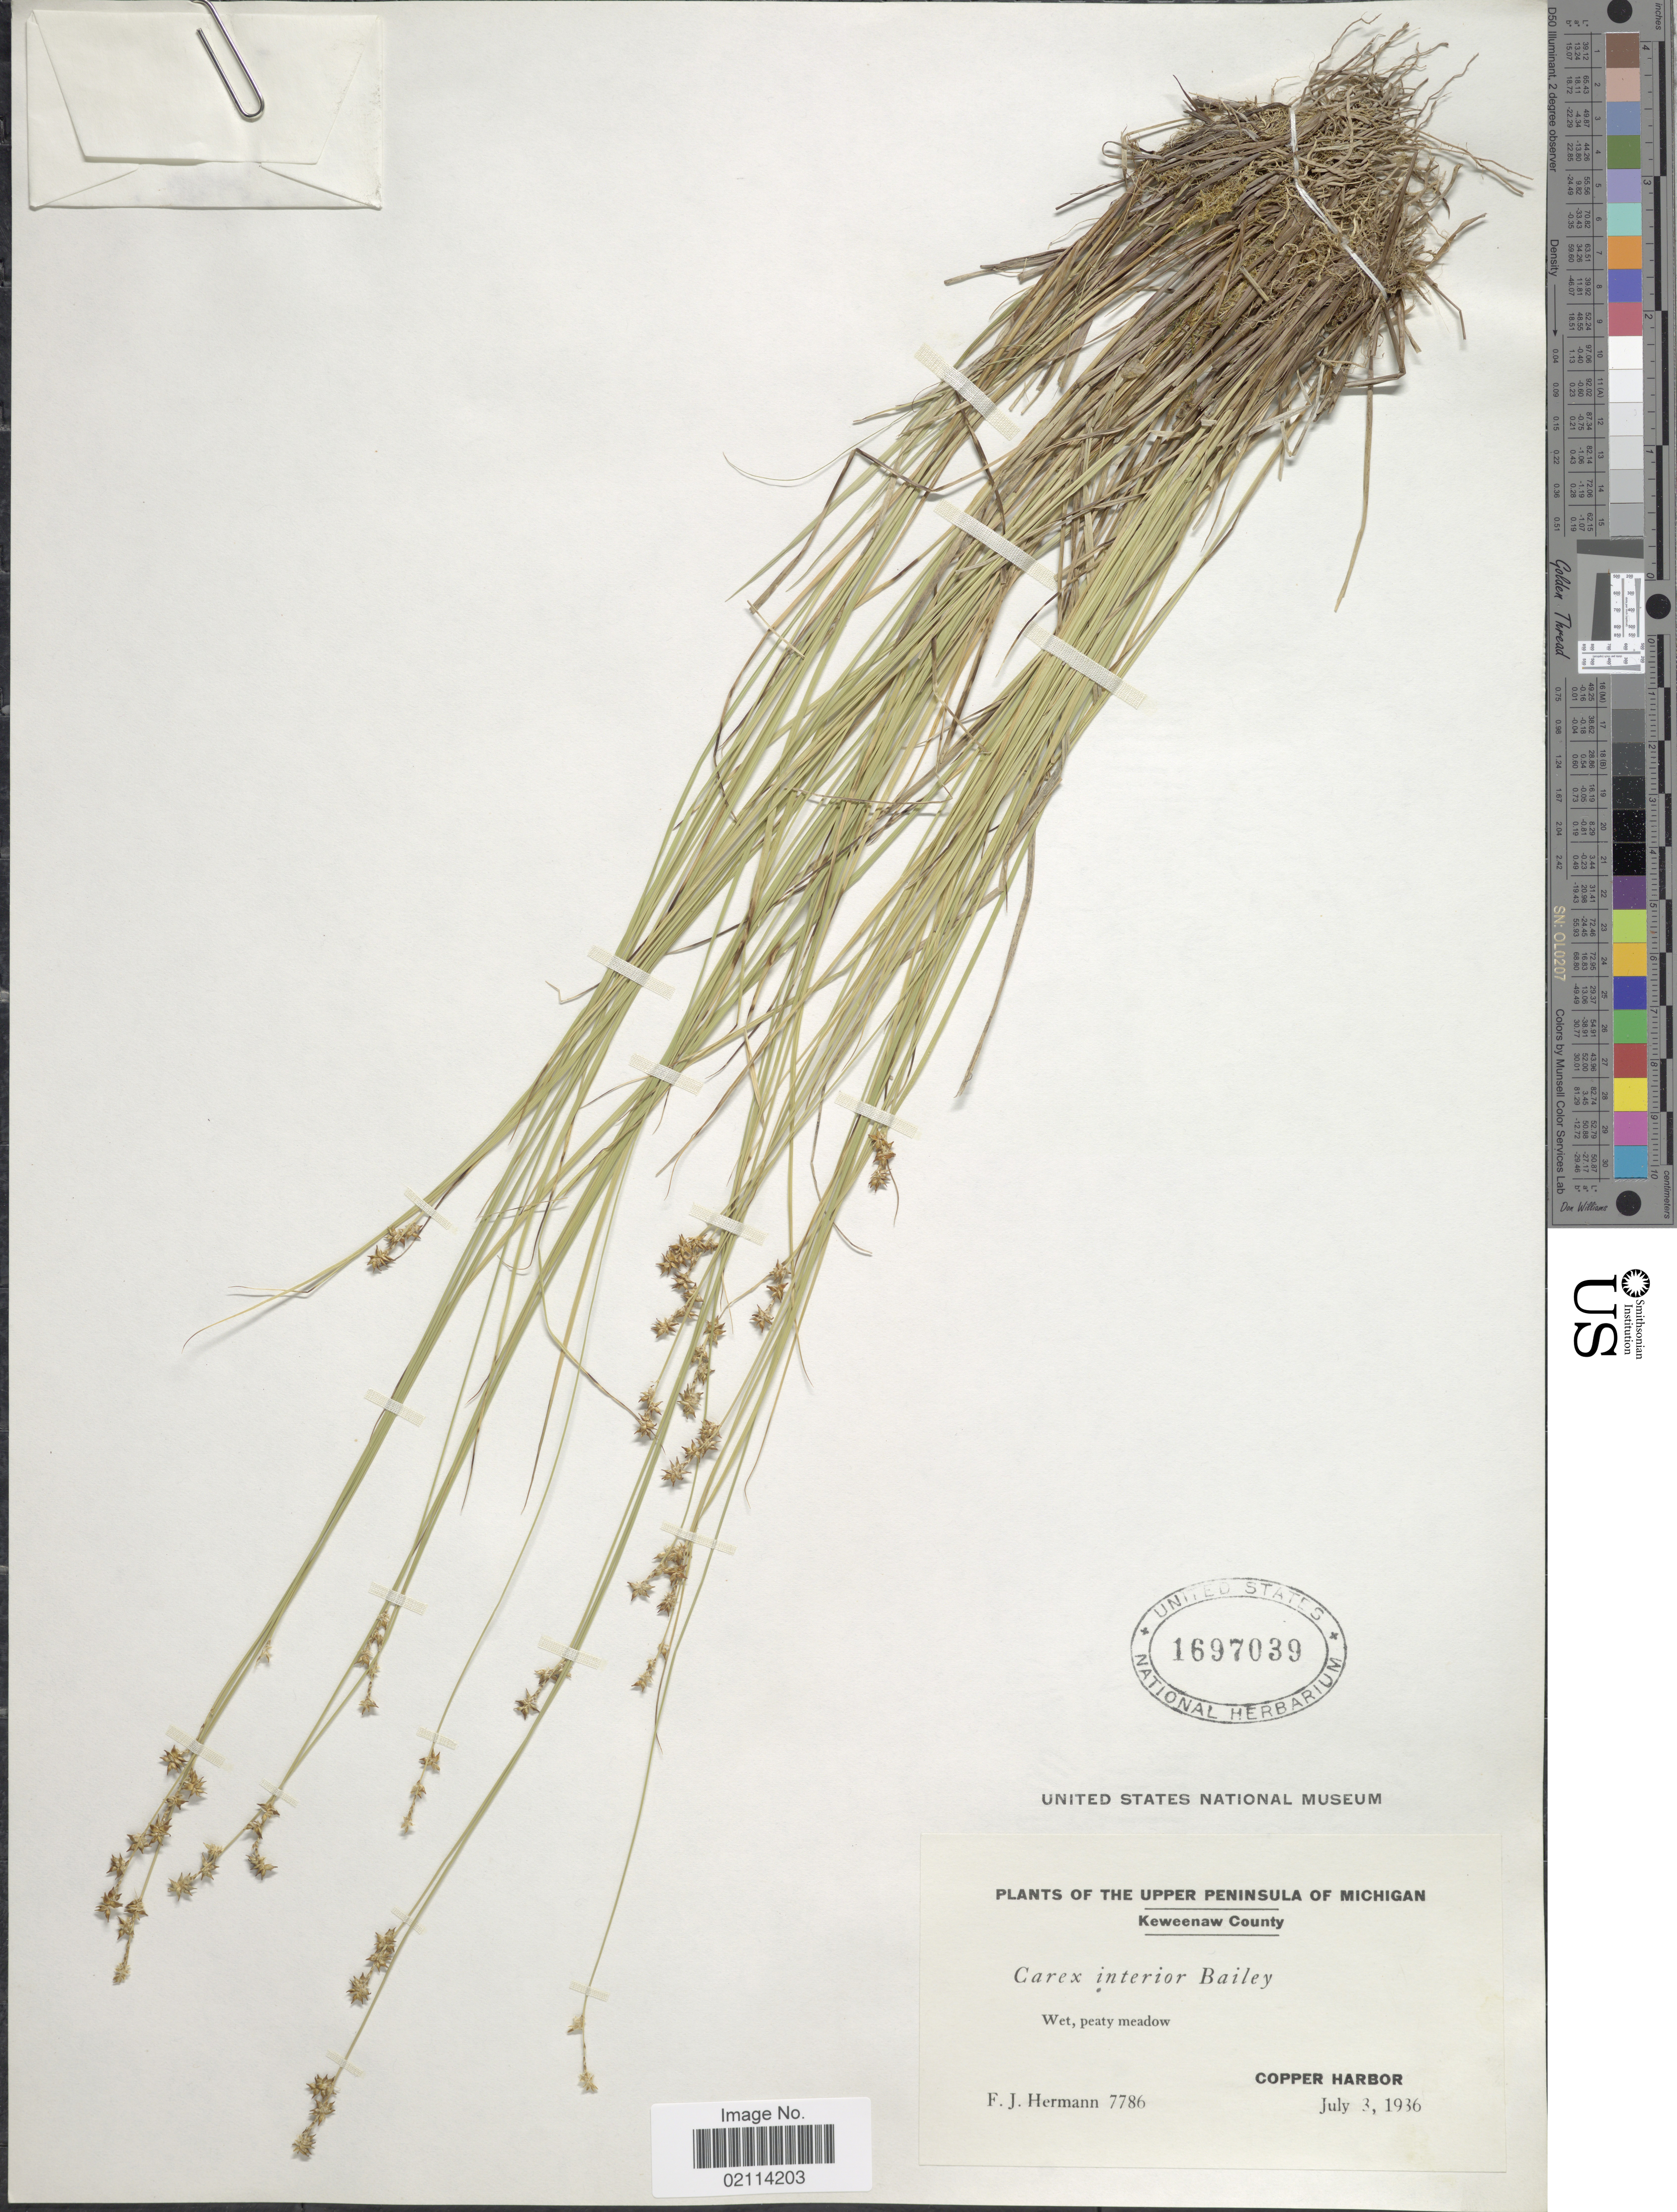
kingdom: Plantae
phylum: Tracheophyta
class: Liliopsida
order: Poales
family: Cyperaceae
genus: Carex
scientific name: Carex interior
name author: L.H. Bailey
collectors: F. J. Hermann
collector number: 7786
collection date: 1936-07-03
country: United States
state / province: Michigan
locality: Upper Peninsula, Keweenaw County, wet, peaty meadow, Copper Harbor.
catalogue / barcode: US 1697039